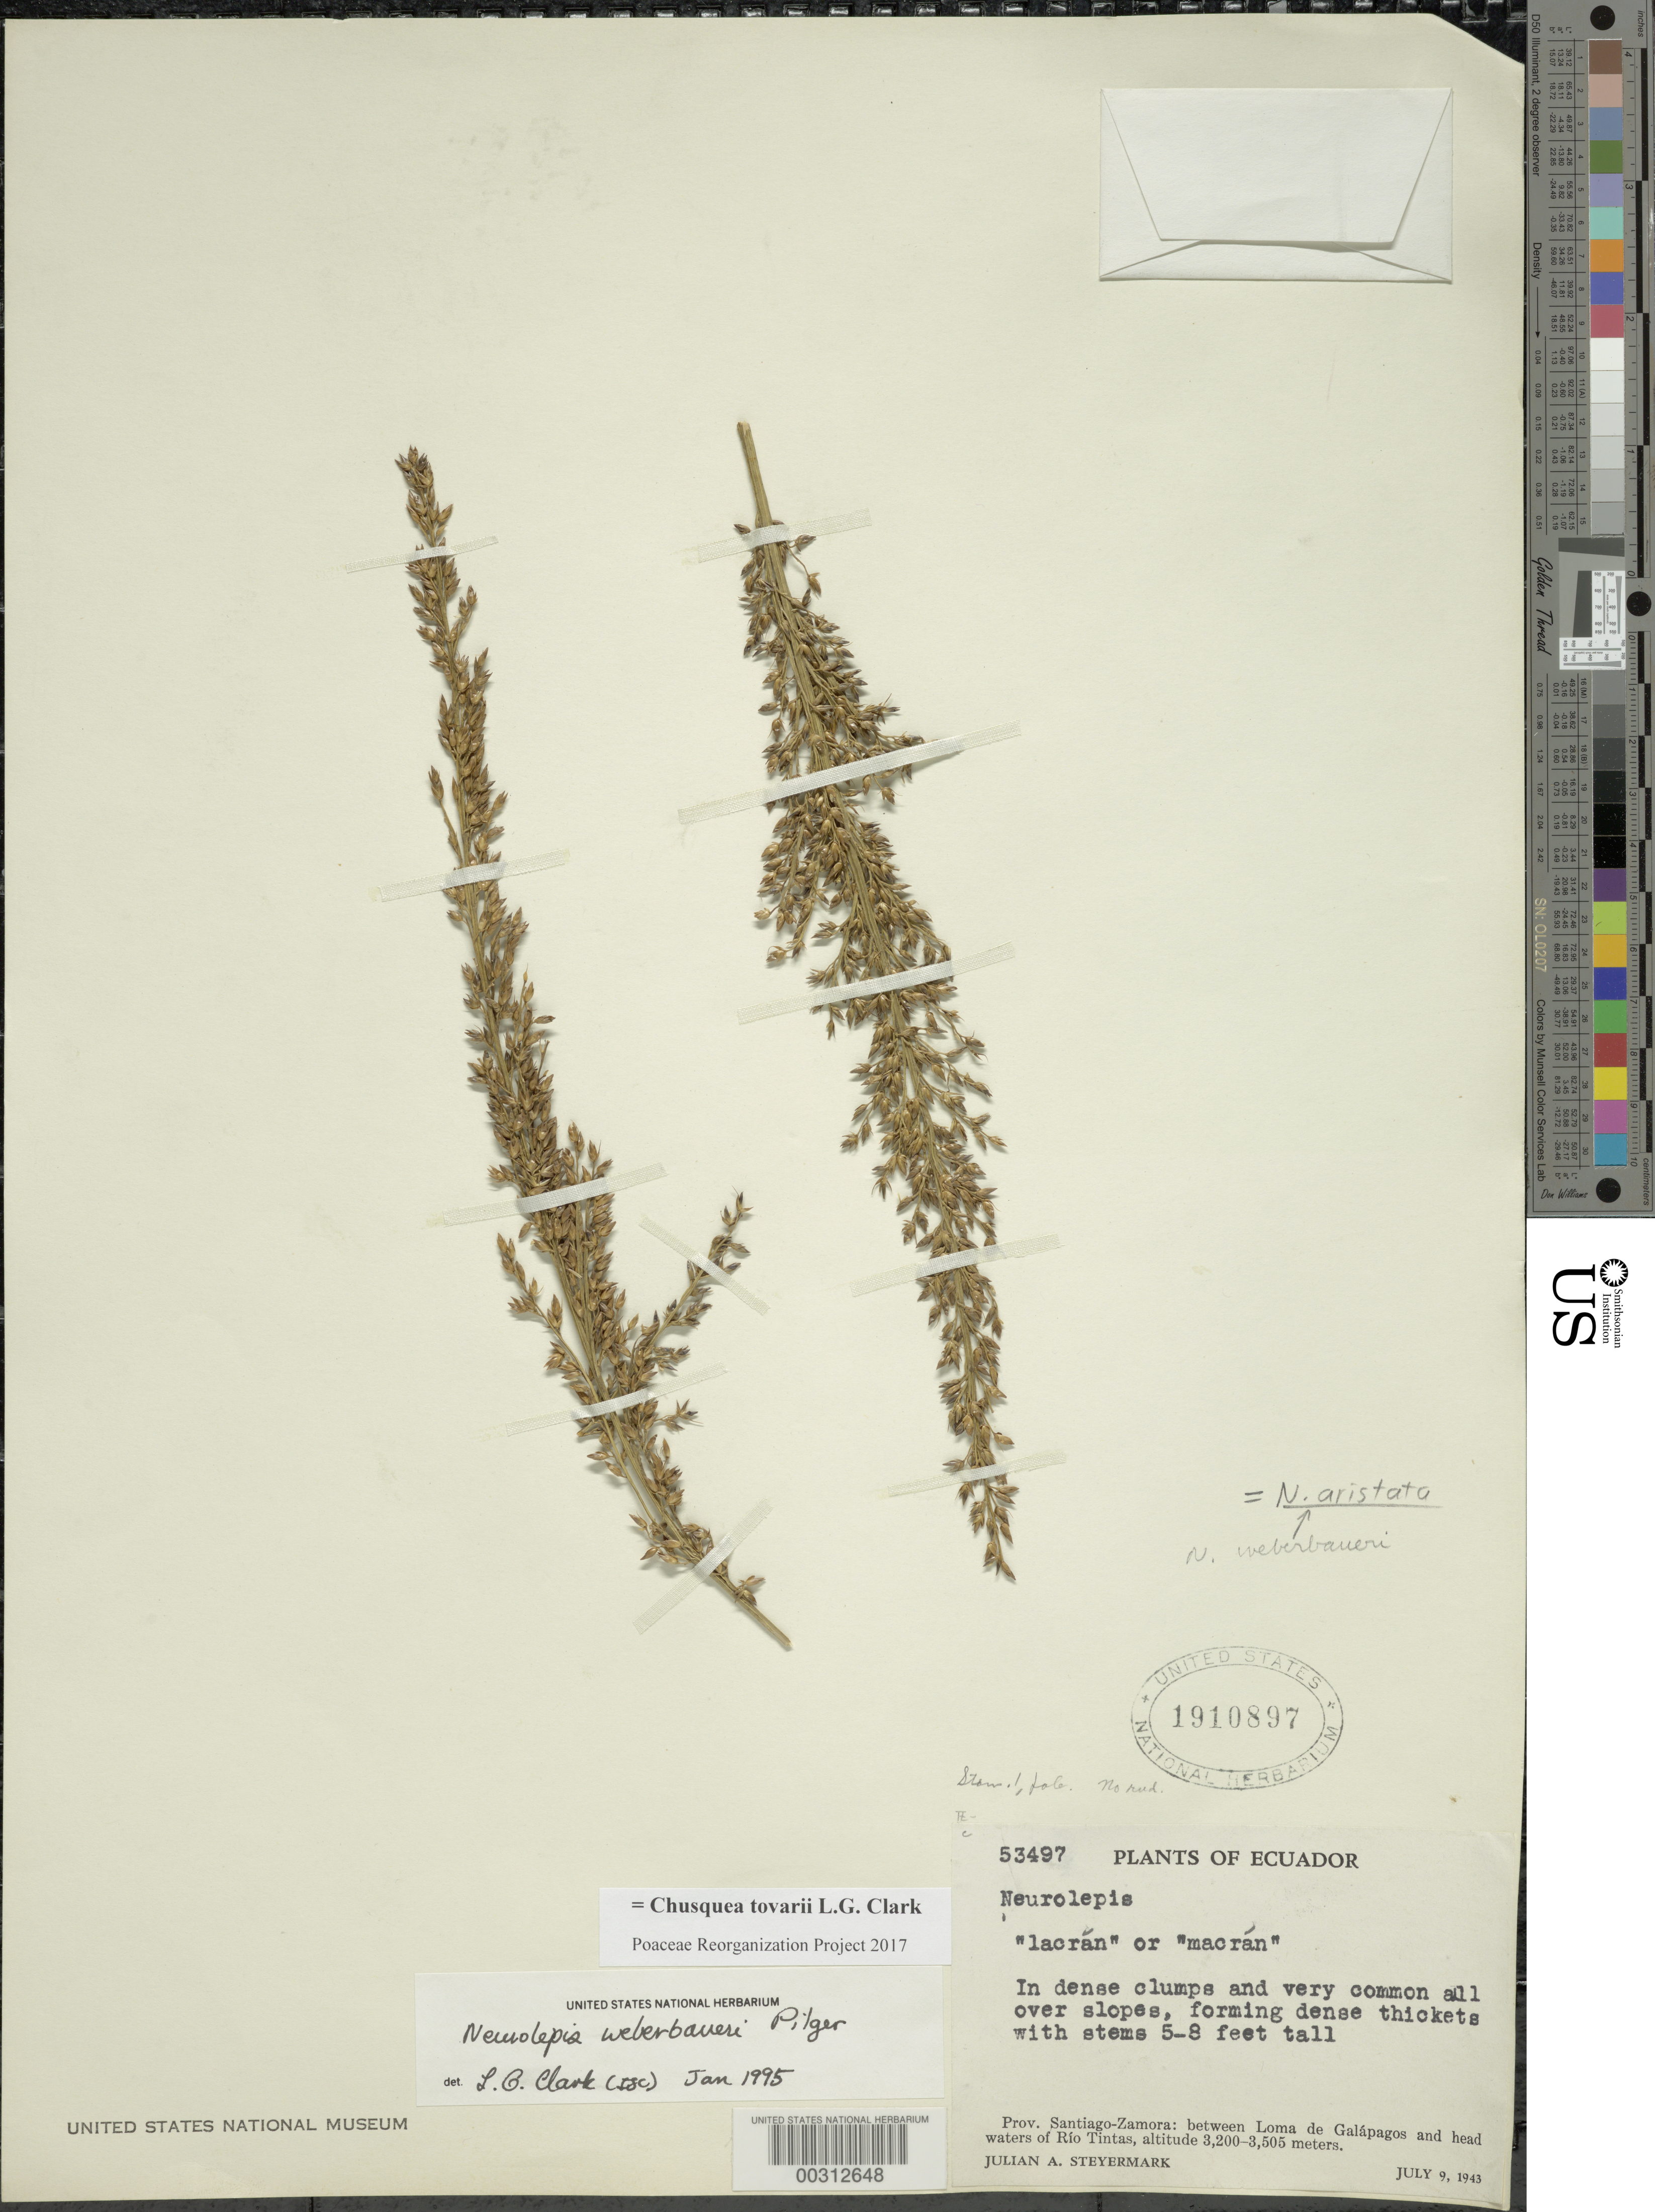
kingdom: Plantae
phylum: Tracheophyta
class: Liliopsida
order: Poales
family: Poaceae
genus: Chusquea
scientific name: Chusquea tovarii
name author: L.G. Clark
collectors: J. Steyermark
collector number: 53497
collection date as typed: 09 Jul 1943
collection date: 1943-07-09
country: Ecuador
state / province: Morona-Santiago / Zamora-Chinchipe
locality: Loma de Galapagoes, Rio tintas; Prov. Santiago-Zamora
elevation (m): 3200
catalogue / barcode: US 1910897